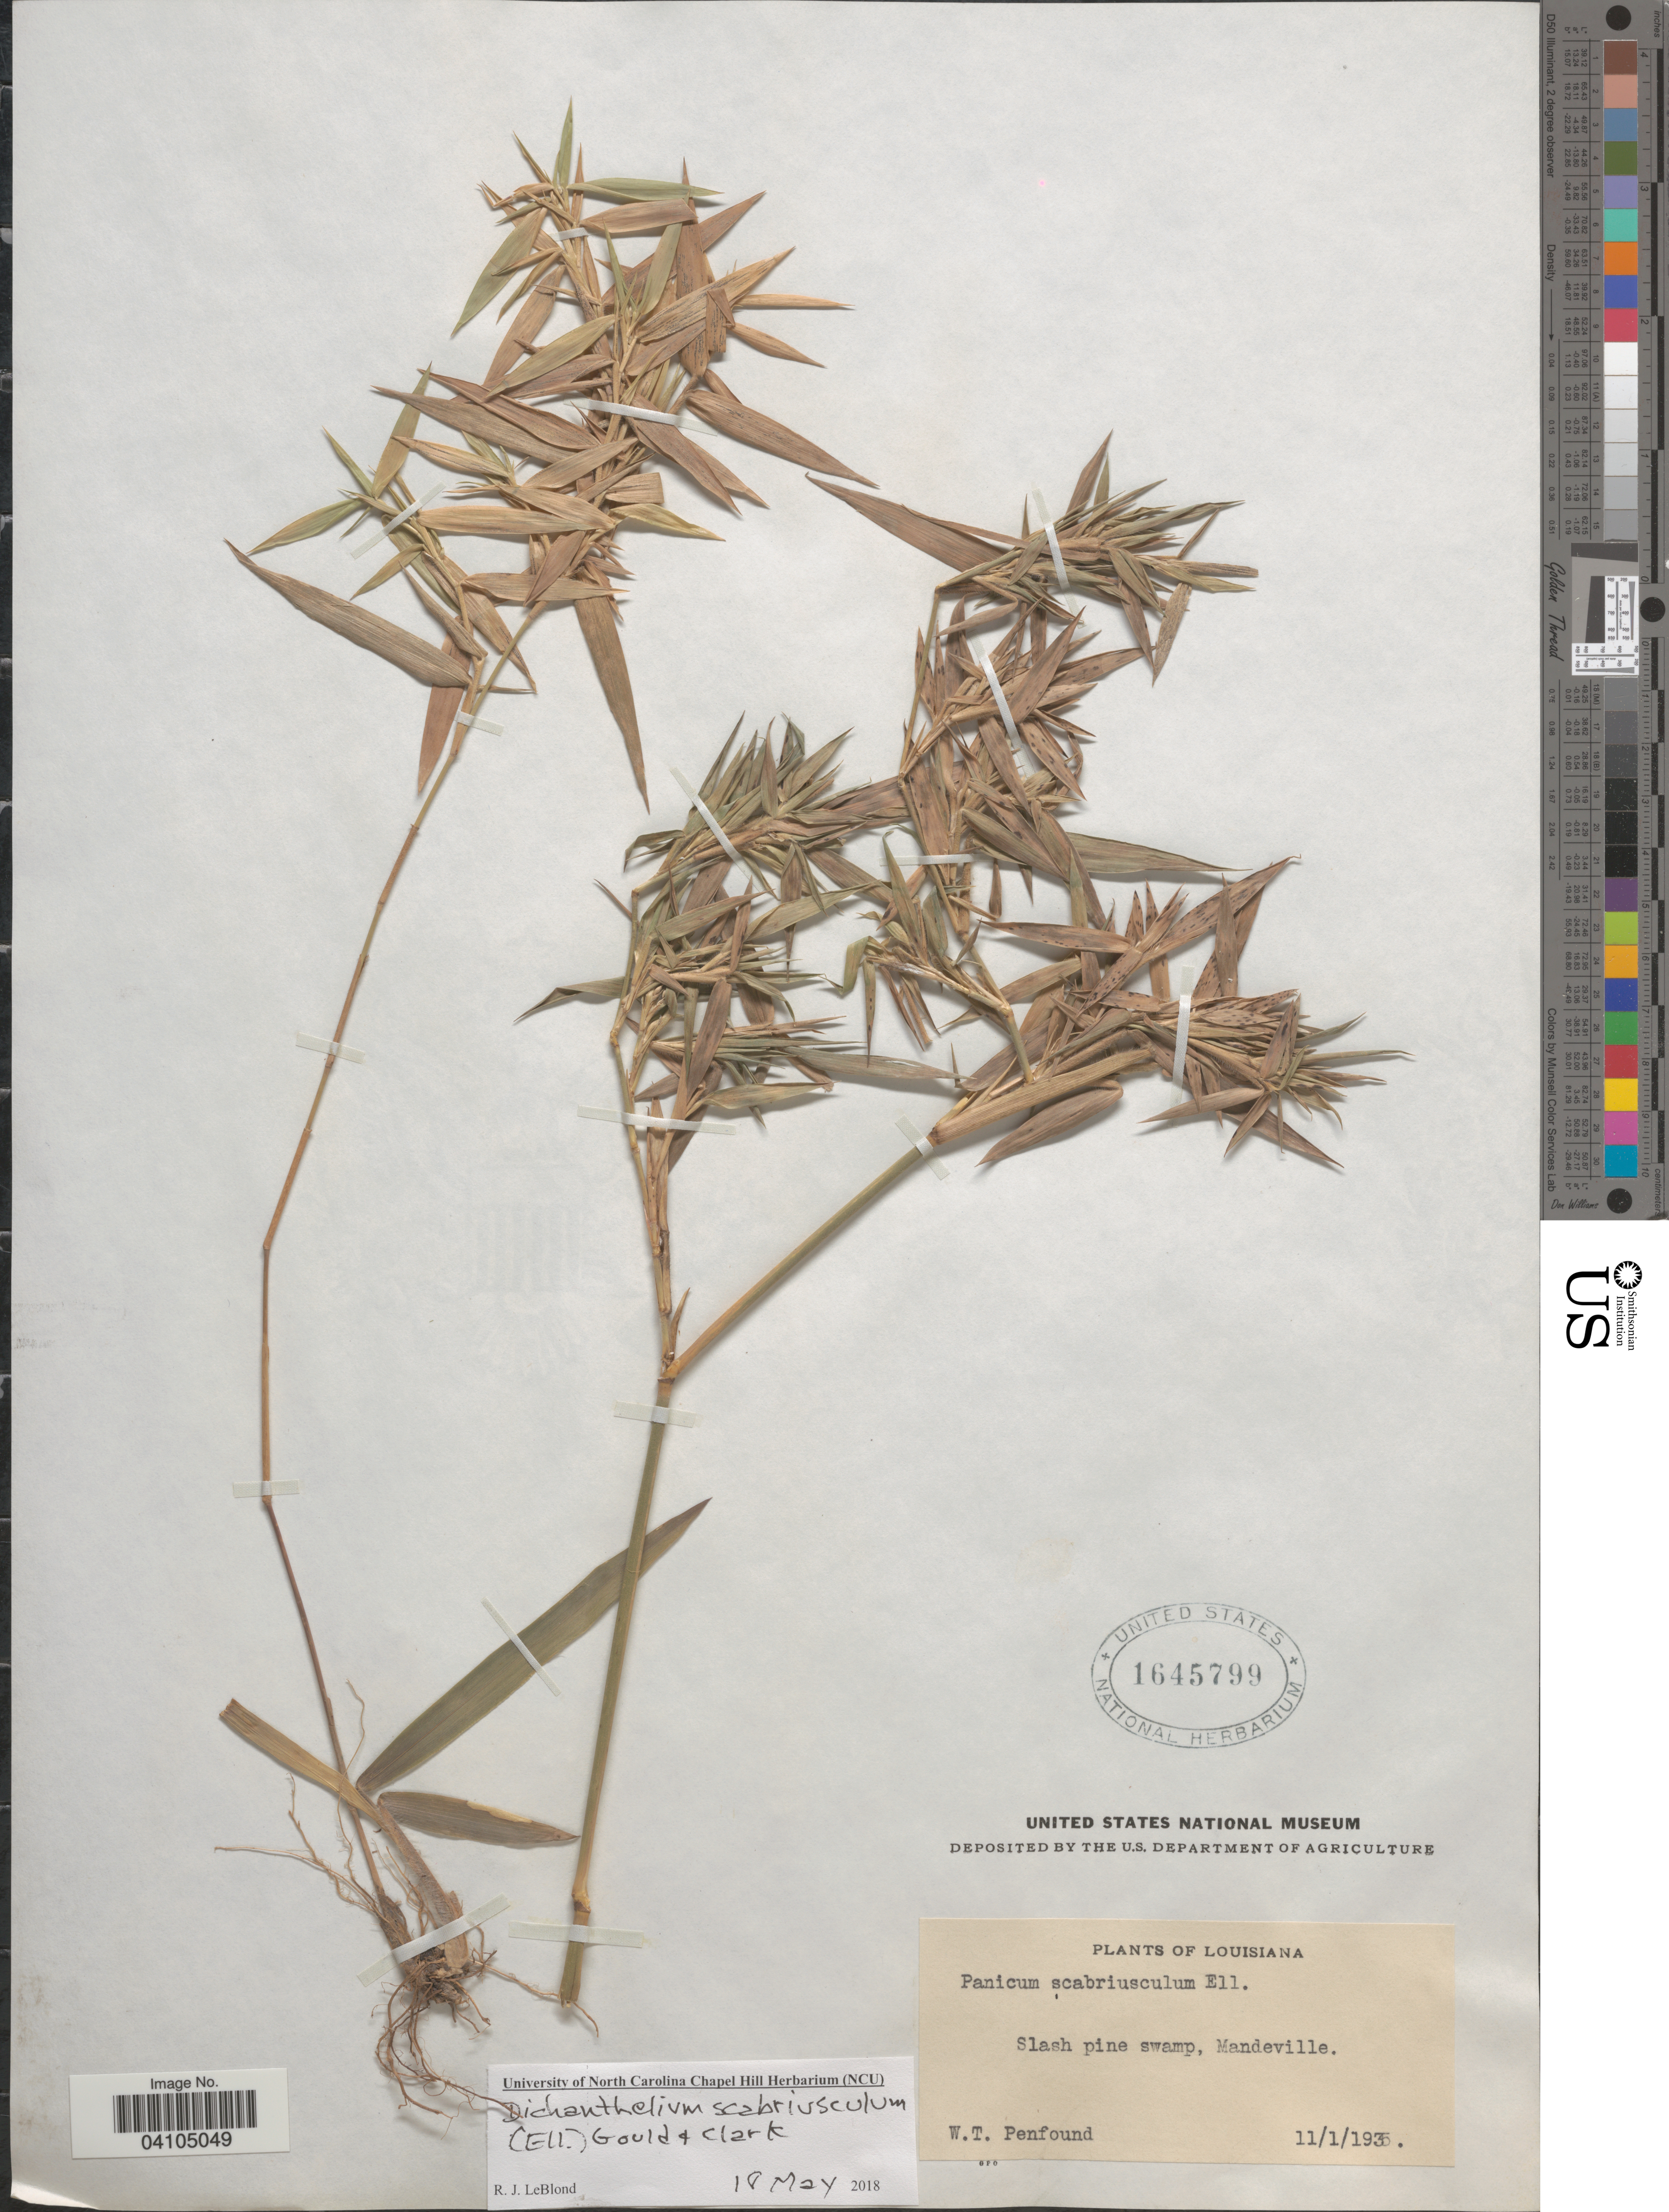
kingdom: Plantae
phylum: Tracheophyta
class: Liliopsida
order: Poales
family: Poaceae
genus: Dichanthelium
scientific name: Dichanthelium scabriusculum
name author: (Elliott) Gould & C.A. Clark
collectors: W. Penfound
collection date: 1935-01-11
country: United States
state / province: Louisiana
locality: Mandeville.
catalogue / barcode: US 1645799